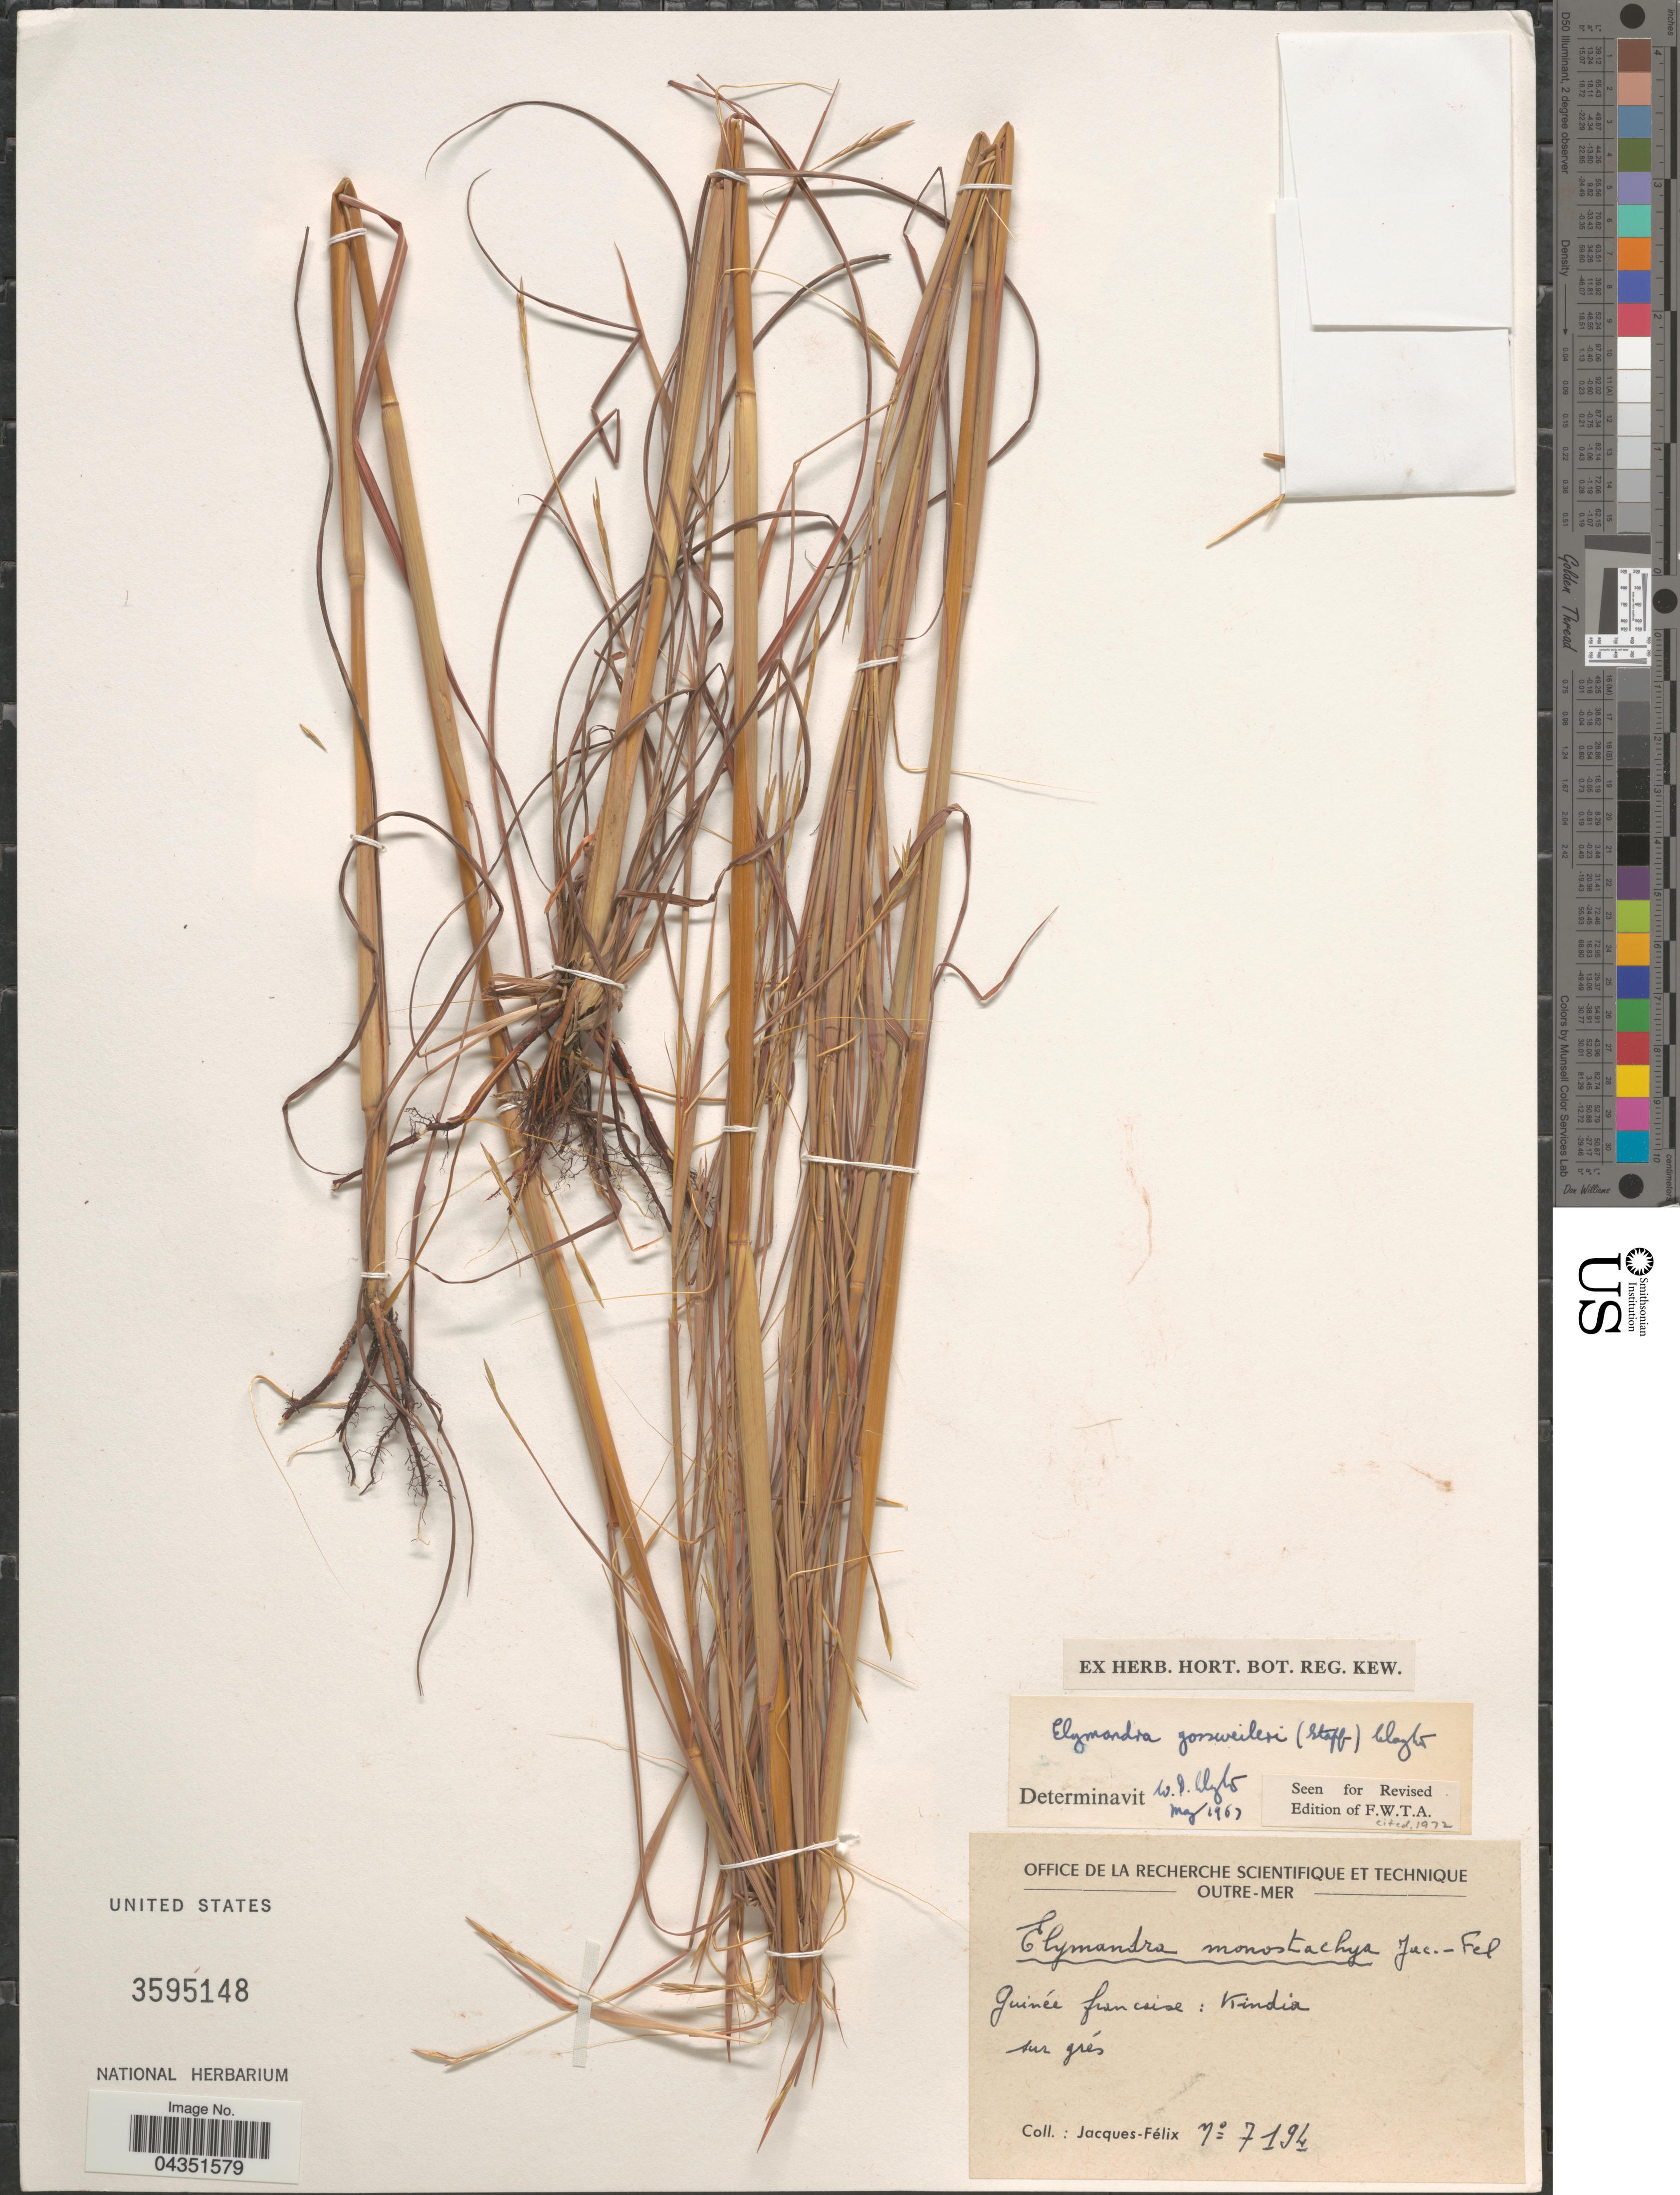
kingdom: Plantae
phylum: Tracheophyta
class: Liliopsida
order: Poales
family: Poaceae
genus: Elymandra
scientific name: Elymandra gossweileri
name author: (Stapf) Clayton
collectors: Jacques-Félix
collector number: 7194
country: French Guiana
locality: Guinée francaise: Kindia.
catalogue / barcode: US 3595148